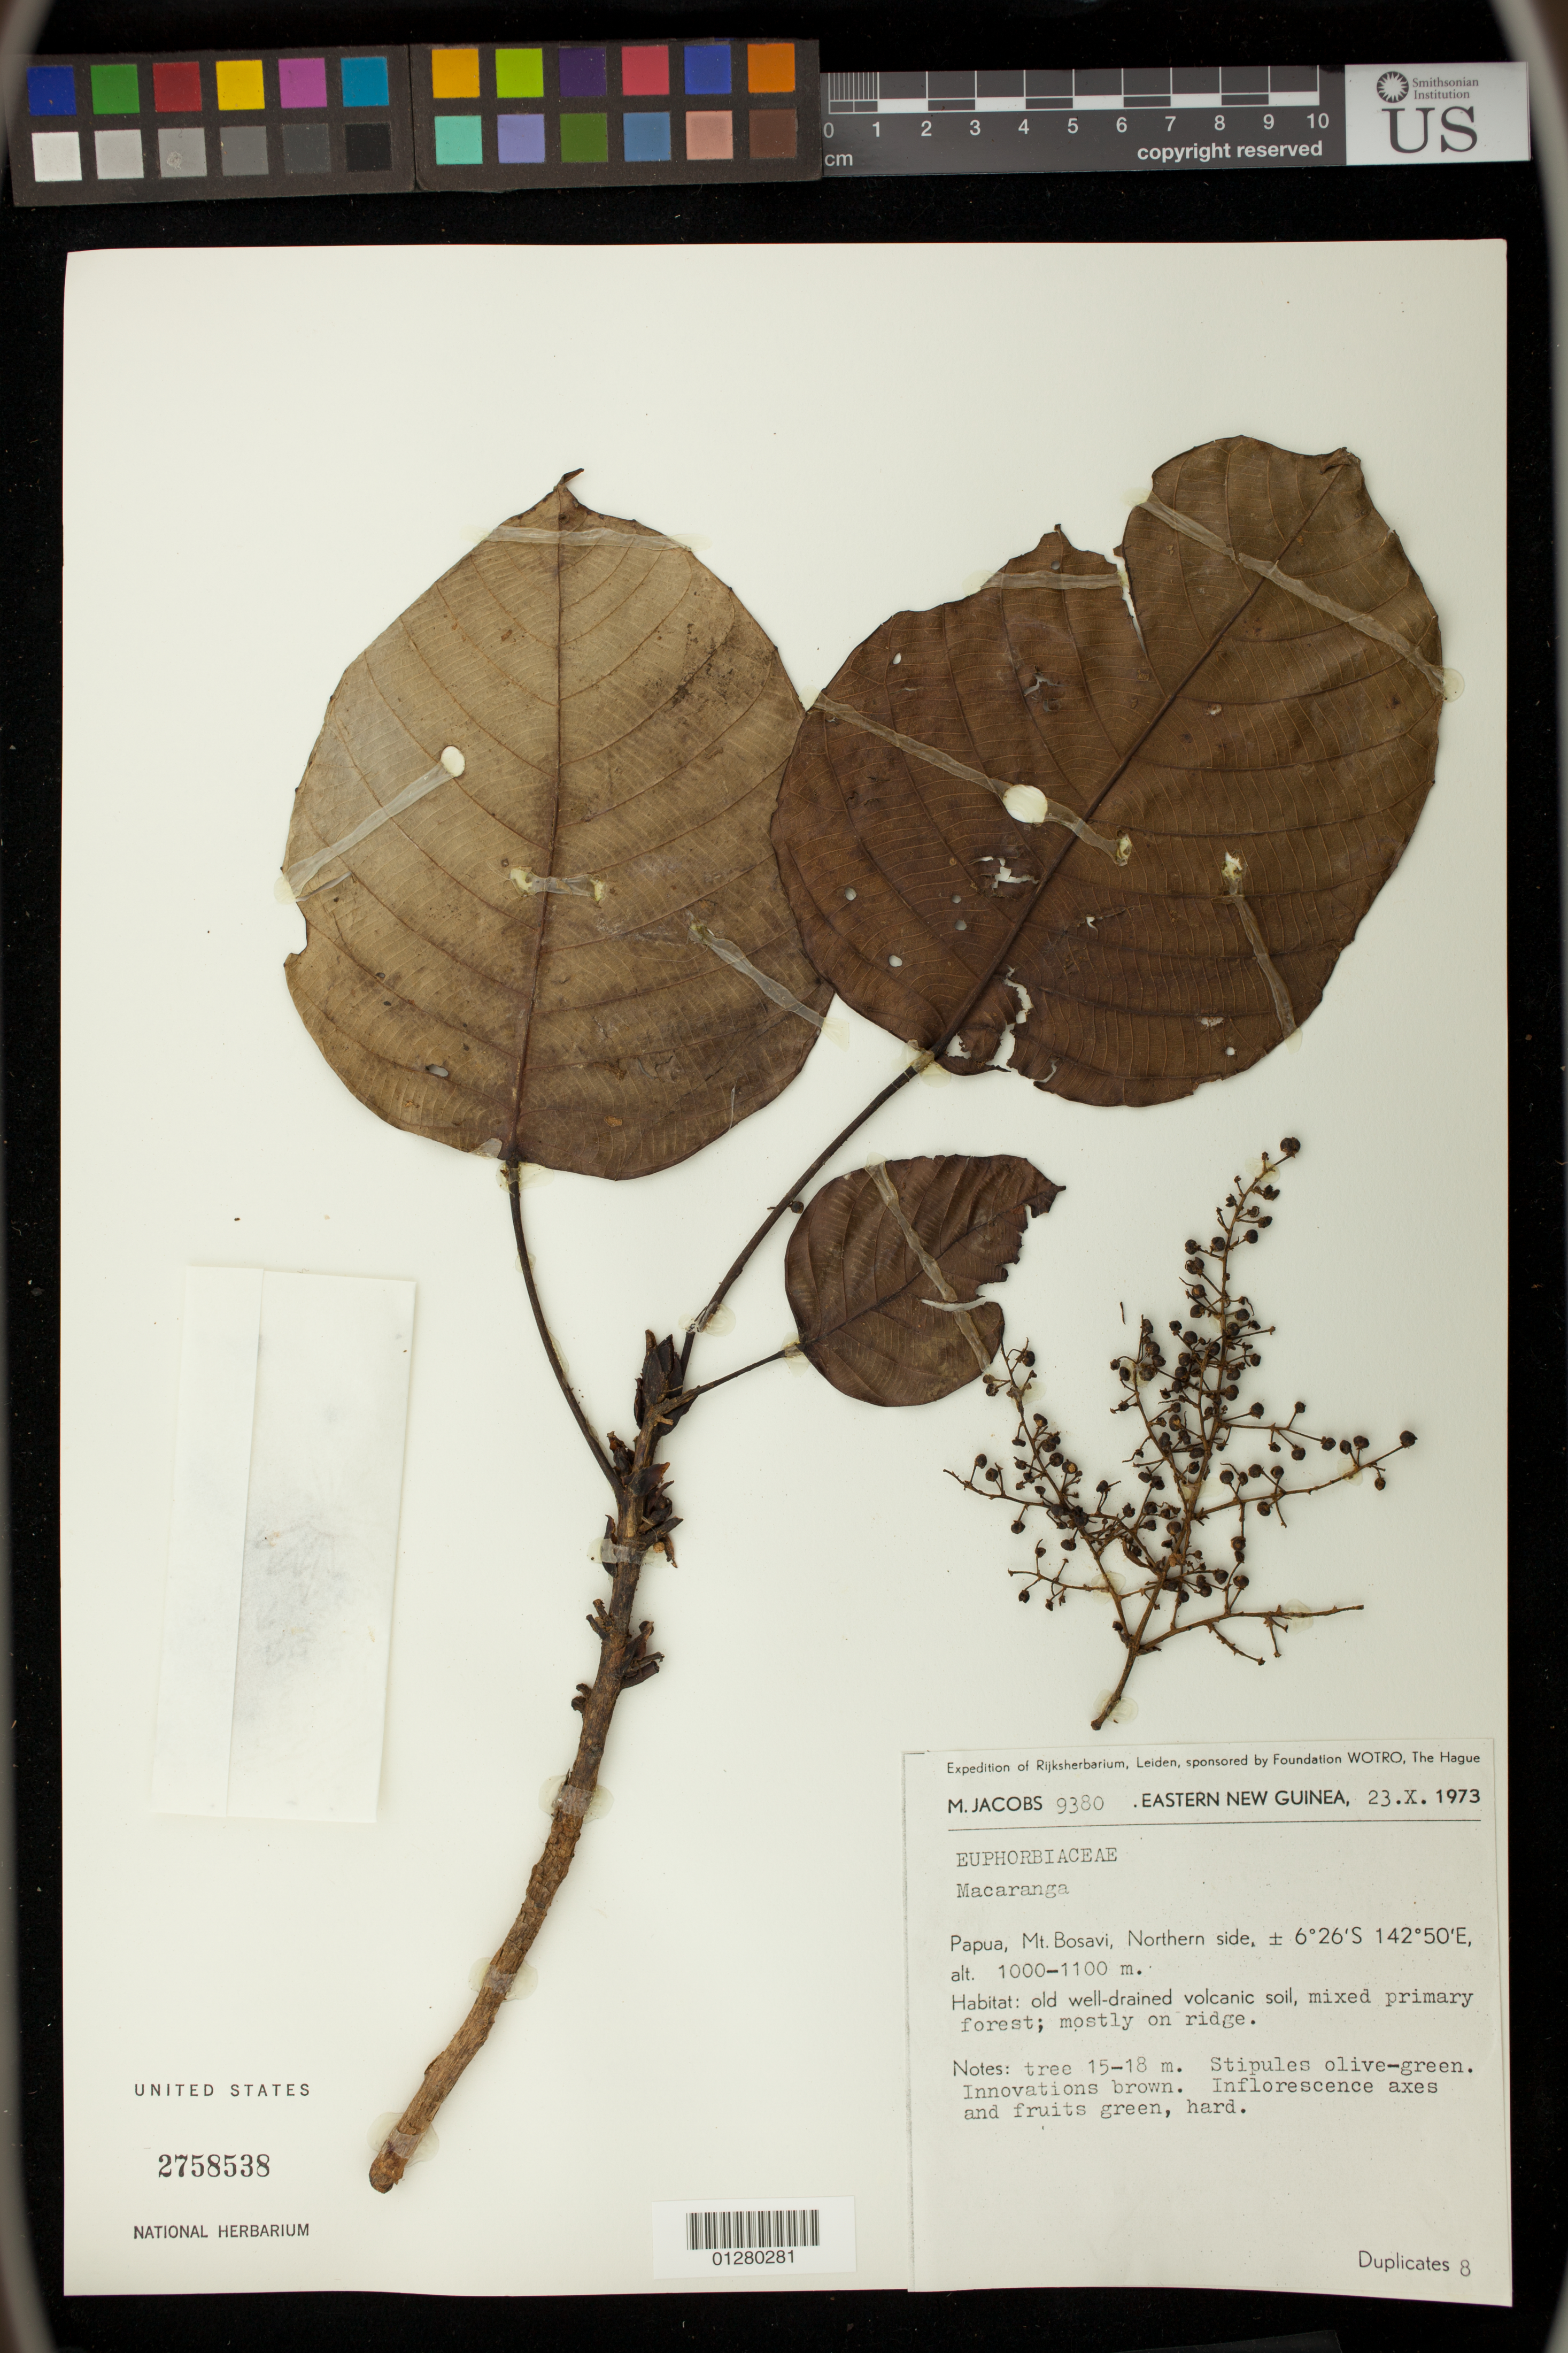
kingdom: Plantae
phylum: Tracheophyta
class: Magnoliopsida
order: Malpighiales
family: Euphorbiaceae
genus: Macaranga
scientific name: Macaranga sp.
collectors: M. R. Jacobs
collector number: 9380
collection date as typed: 23 Oct 1973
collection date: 1973-10-23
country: Papua New Guinea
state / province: Southern Highlands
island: New Guinea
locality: Mt. bosavi, northern side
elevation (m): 1000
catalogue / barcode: US 2758538